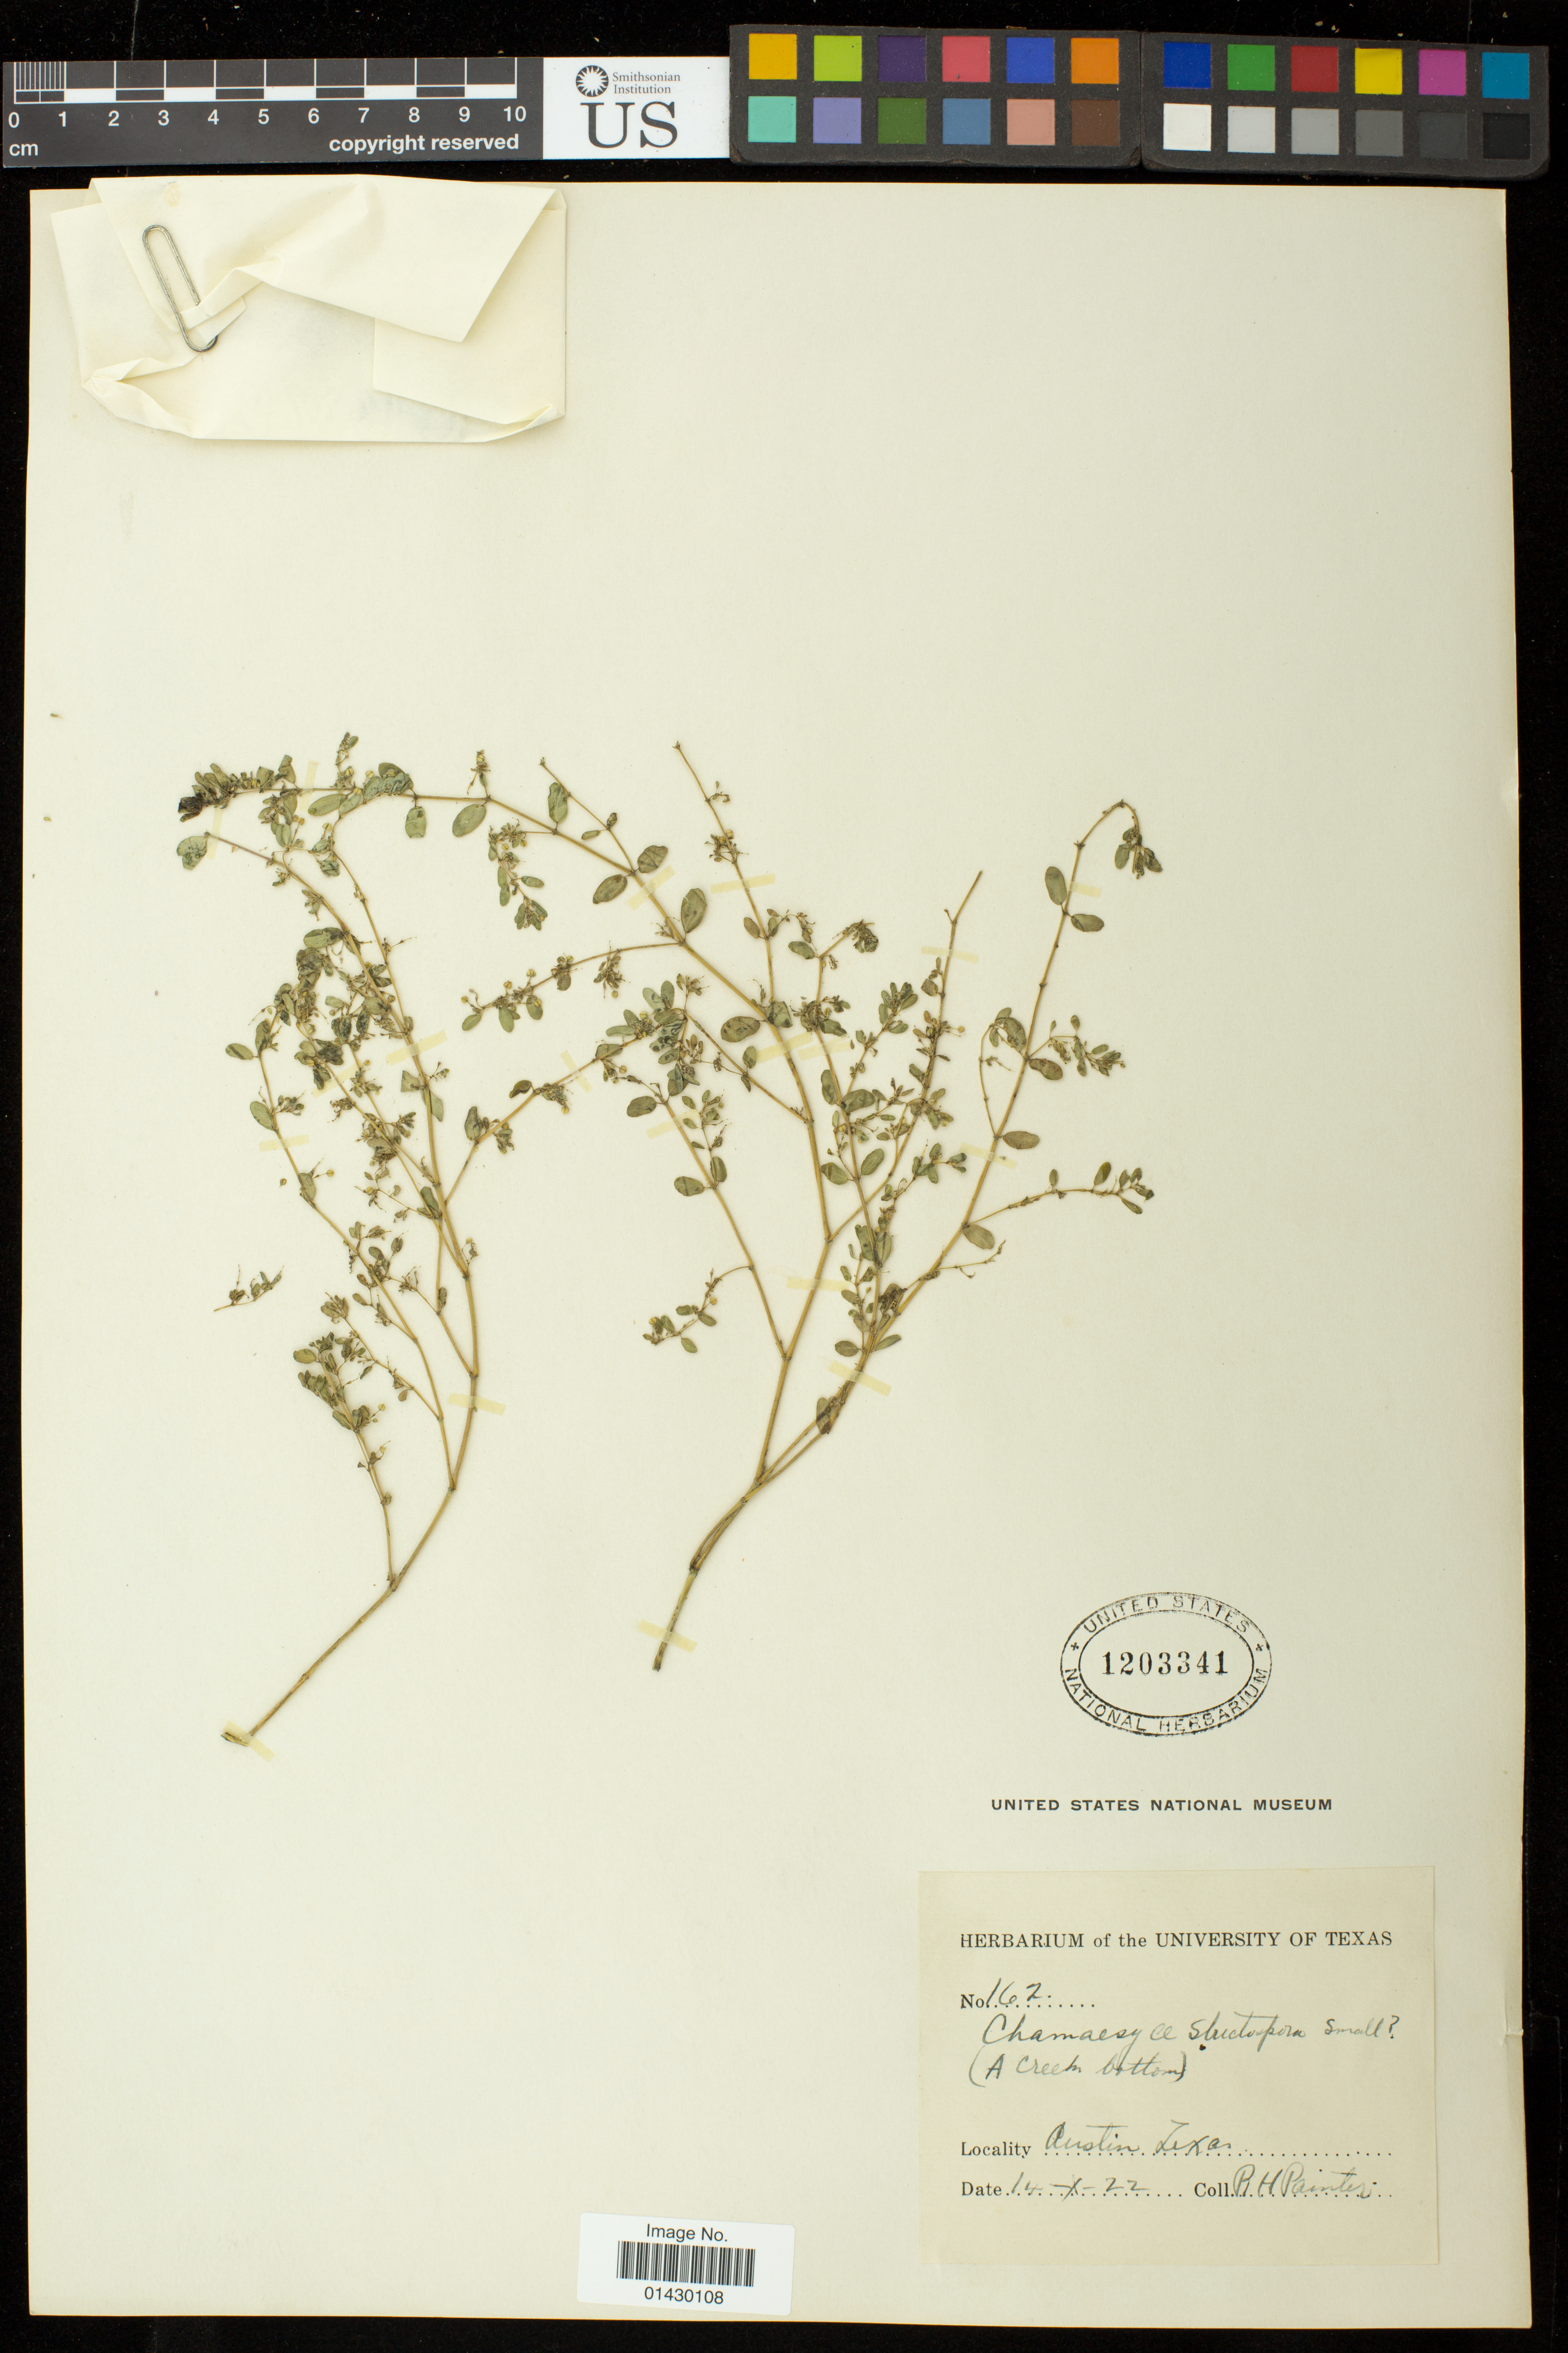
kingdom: Plantae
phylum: Tracheophyta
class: Magnoliopsida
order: Malpighiales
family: Euphorbiaceae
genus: Euphorbia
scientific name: Euphorbia stictospora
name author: Engelm.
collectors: Painter, R. H.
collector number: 162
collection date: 1922-01-14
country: United States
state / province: Texas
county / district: Travis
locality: Austin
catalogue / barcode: US 1203341